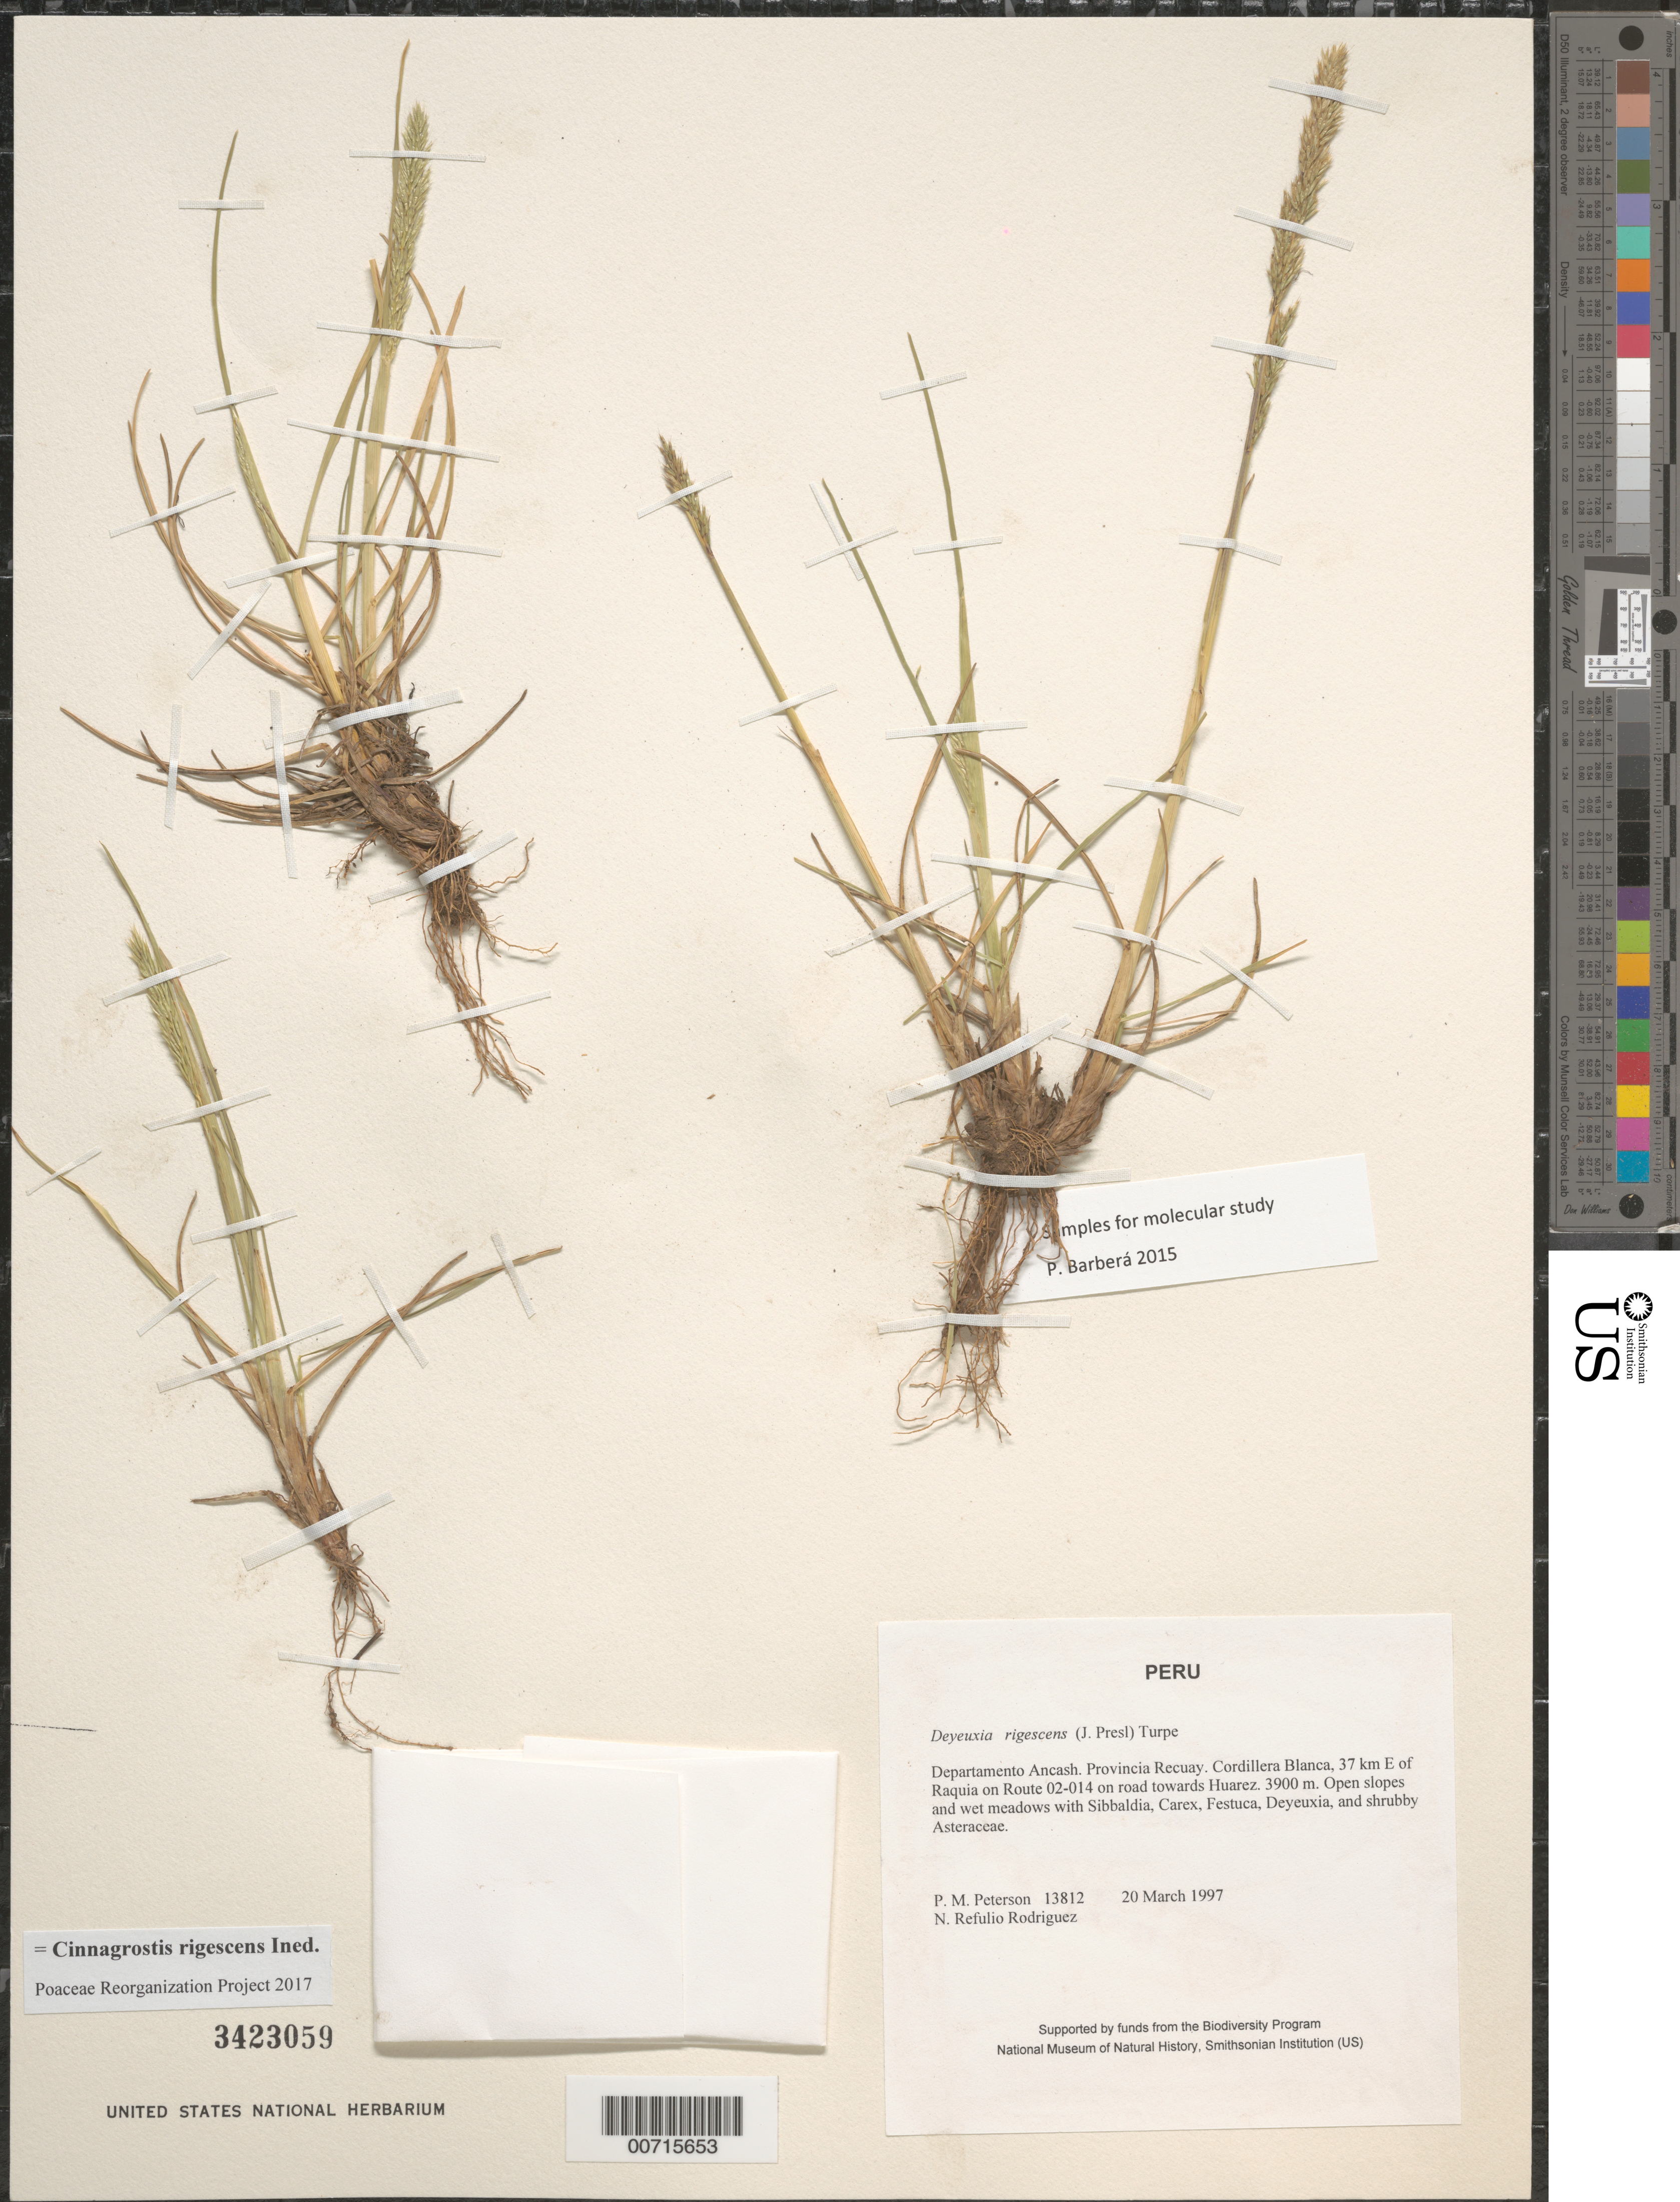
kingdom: Plantae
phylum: Tracheophyta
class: Liliopsida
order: Poales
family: Poaceae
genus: Cinnagrostis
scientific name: Cinnagrostis rigescens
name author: (J. Presl) P.M. Peterson et al.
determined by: Poaceae Reorganization Project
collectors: P. M. Peterson & N. Refulio-Rodríguez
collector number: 13812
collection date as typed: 20 Mar 1997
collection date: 1997-03-20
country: Peru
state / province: Ancash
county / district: Recuay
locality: Cordillera Blanca, 37 km E of Raquia on Route 02-014 on road towards Huarez.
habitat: Open slopes and wet meadows with Sibbaldia, Carex, Festuca, Deyeuxia, and shruby Asteraceae.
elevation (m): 3900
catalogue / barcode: US 3423059